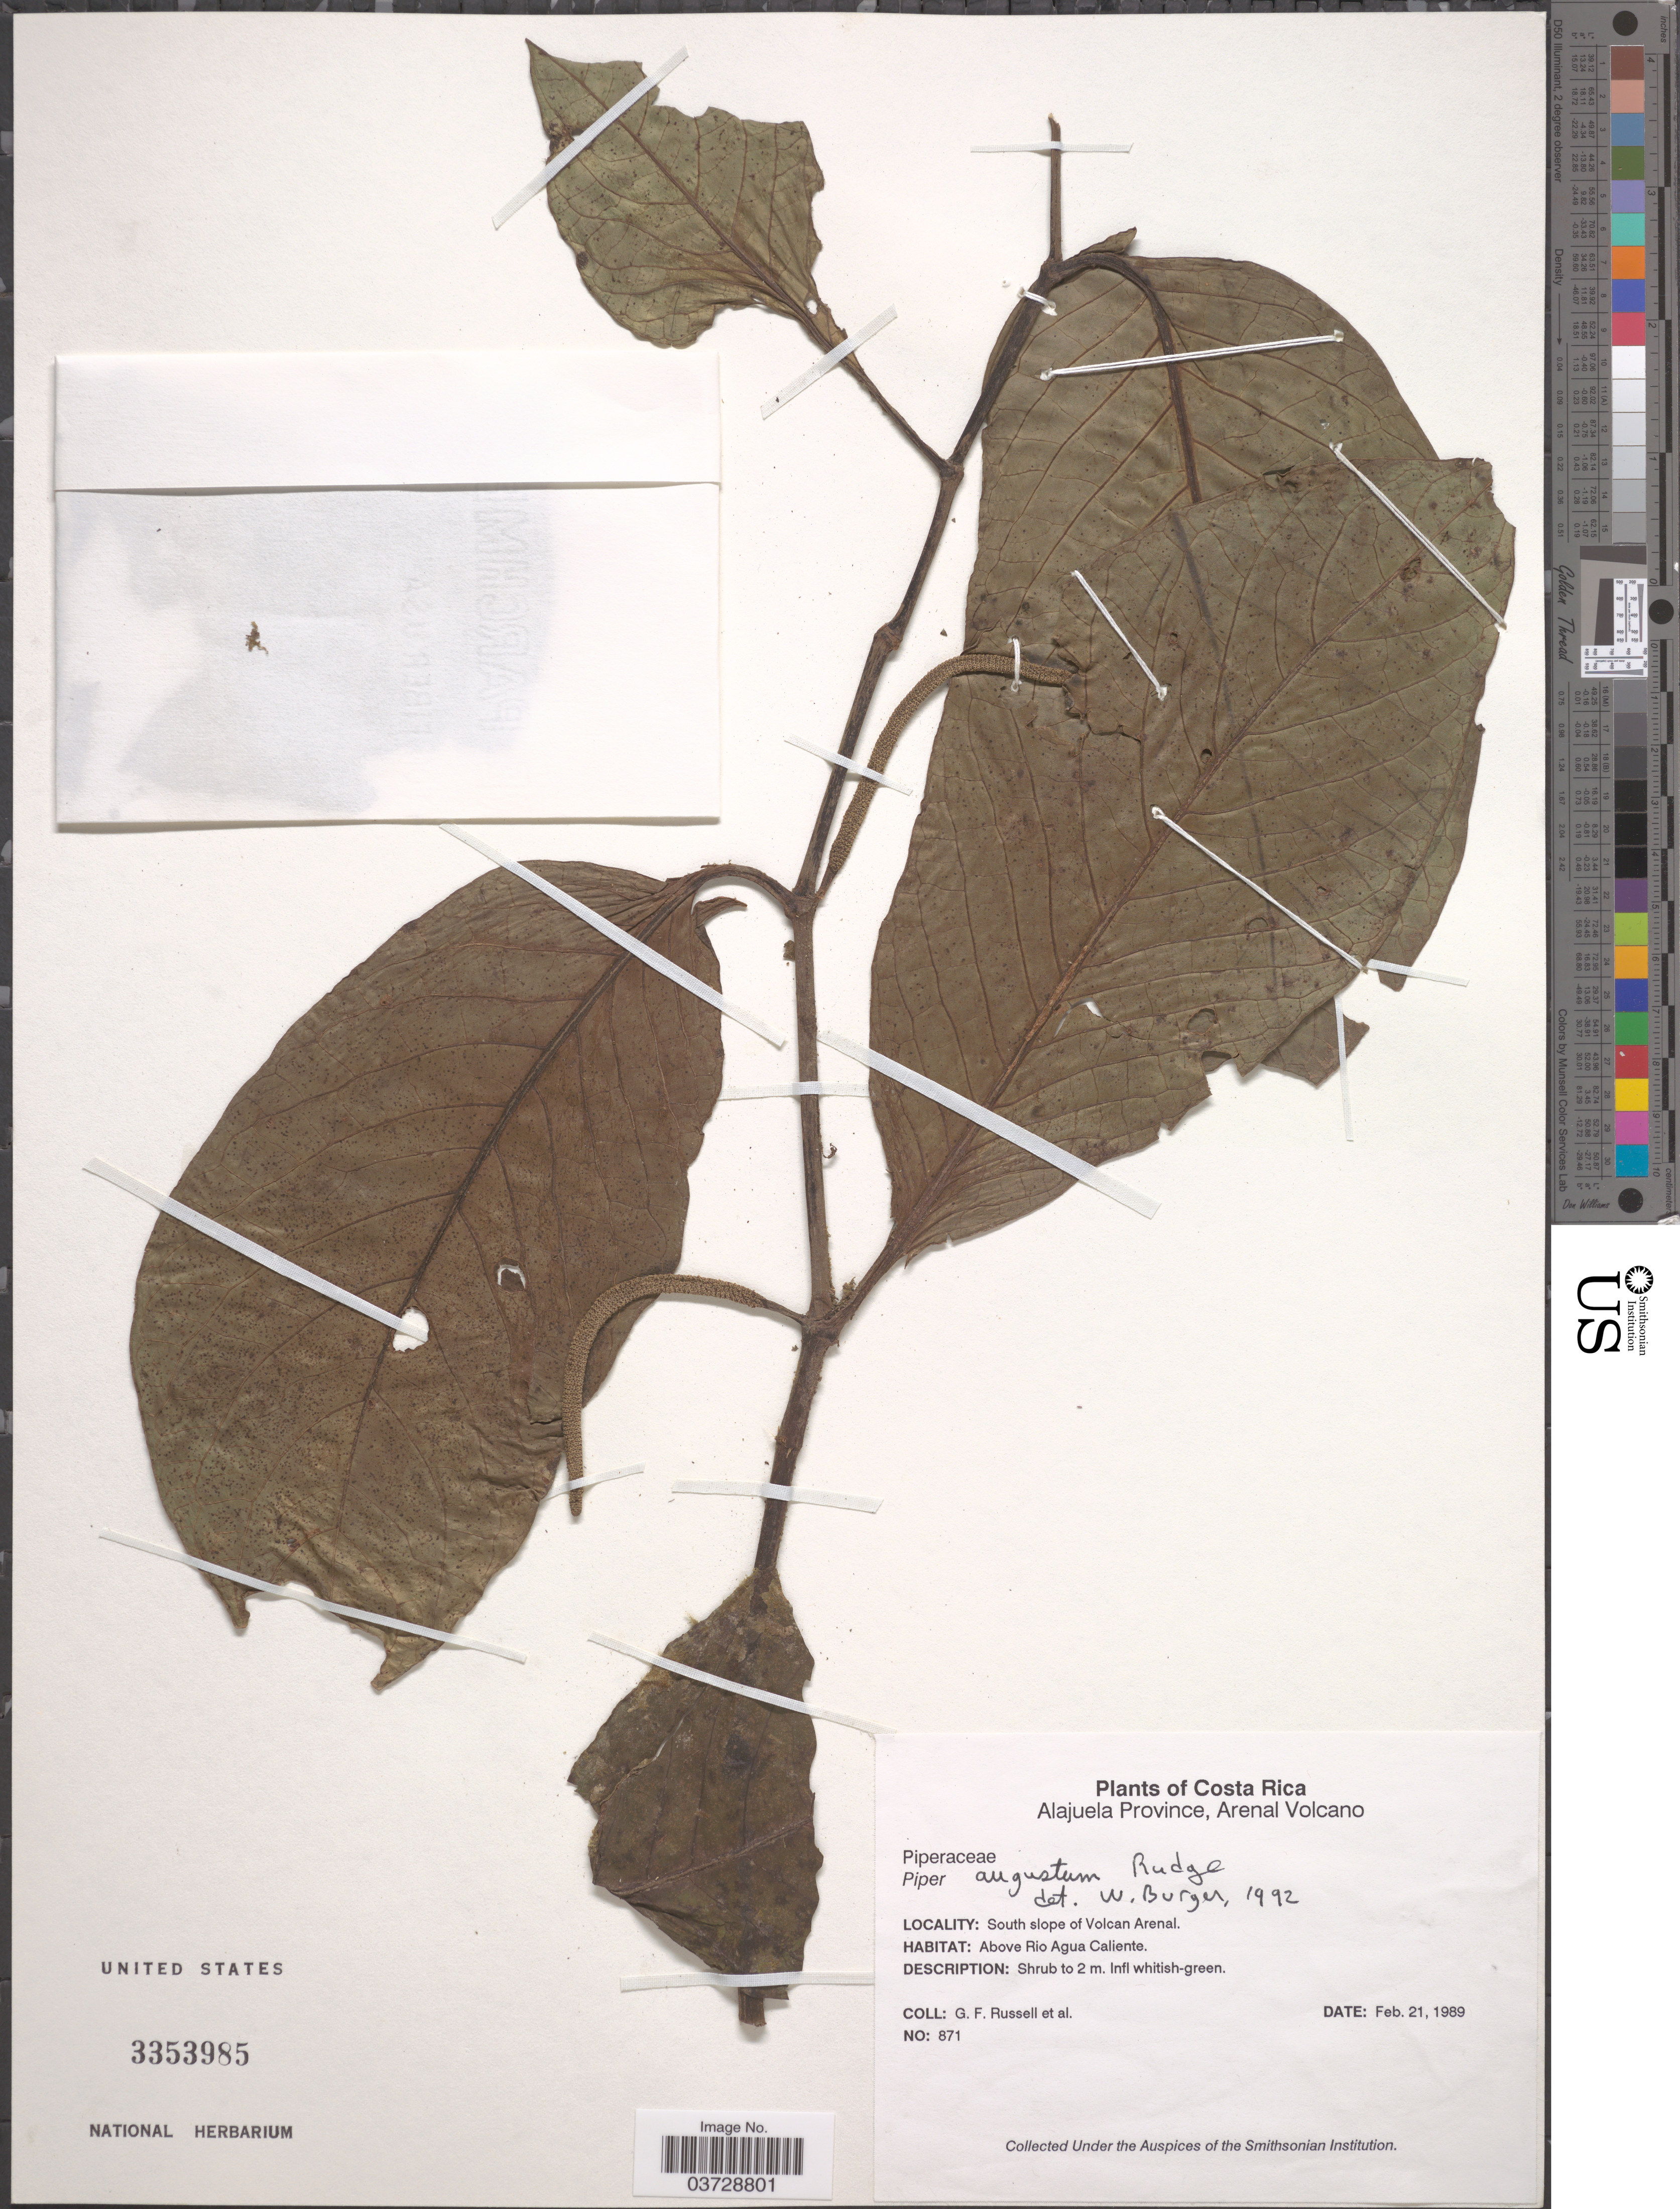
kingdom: Plantae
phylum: Tracheophyta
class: Magnoliopsida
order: Piperales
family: Piperaceae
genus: Piper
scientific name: Piper augustum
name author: Rudge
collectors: G. Russell & et al.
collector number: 871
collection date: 1989-02-21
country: Costa Rica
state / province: Alajuela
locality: Arenal Volcano. South slope of Volcan Arenal. Above Rio Agua Caliente.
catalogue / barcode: US 3353985